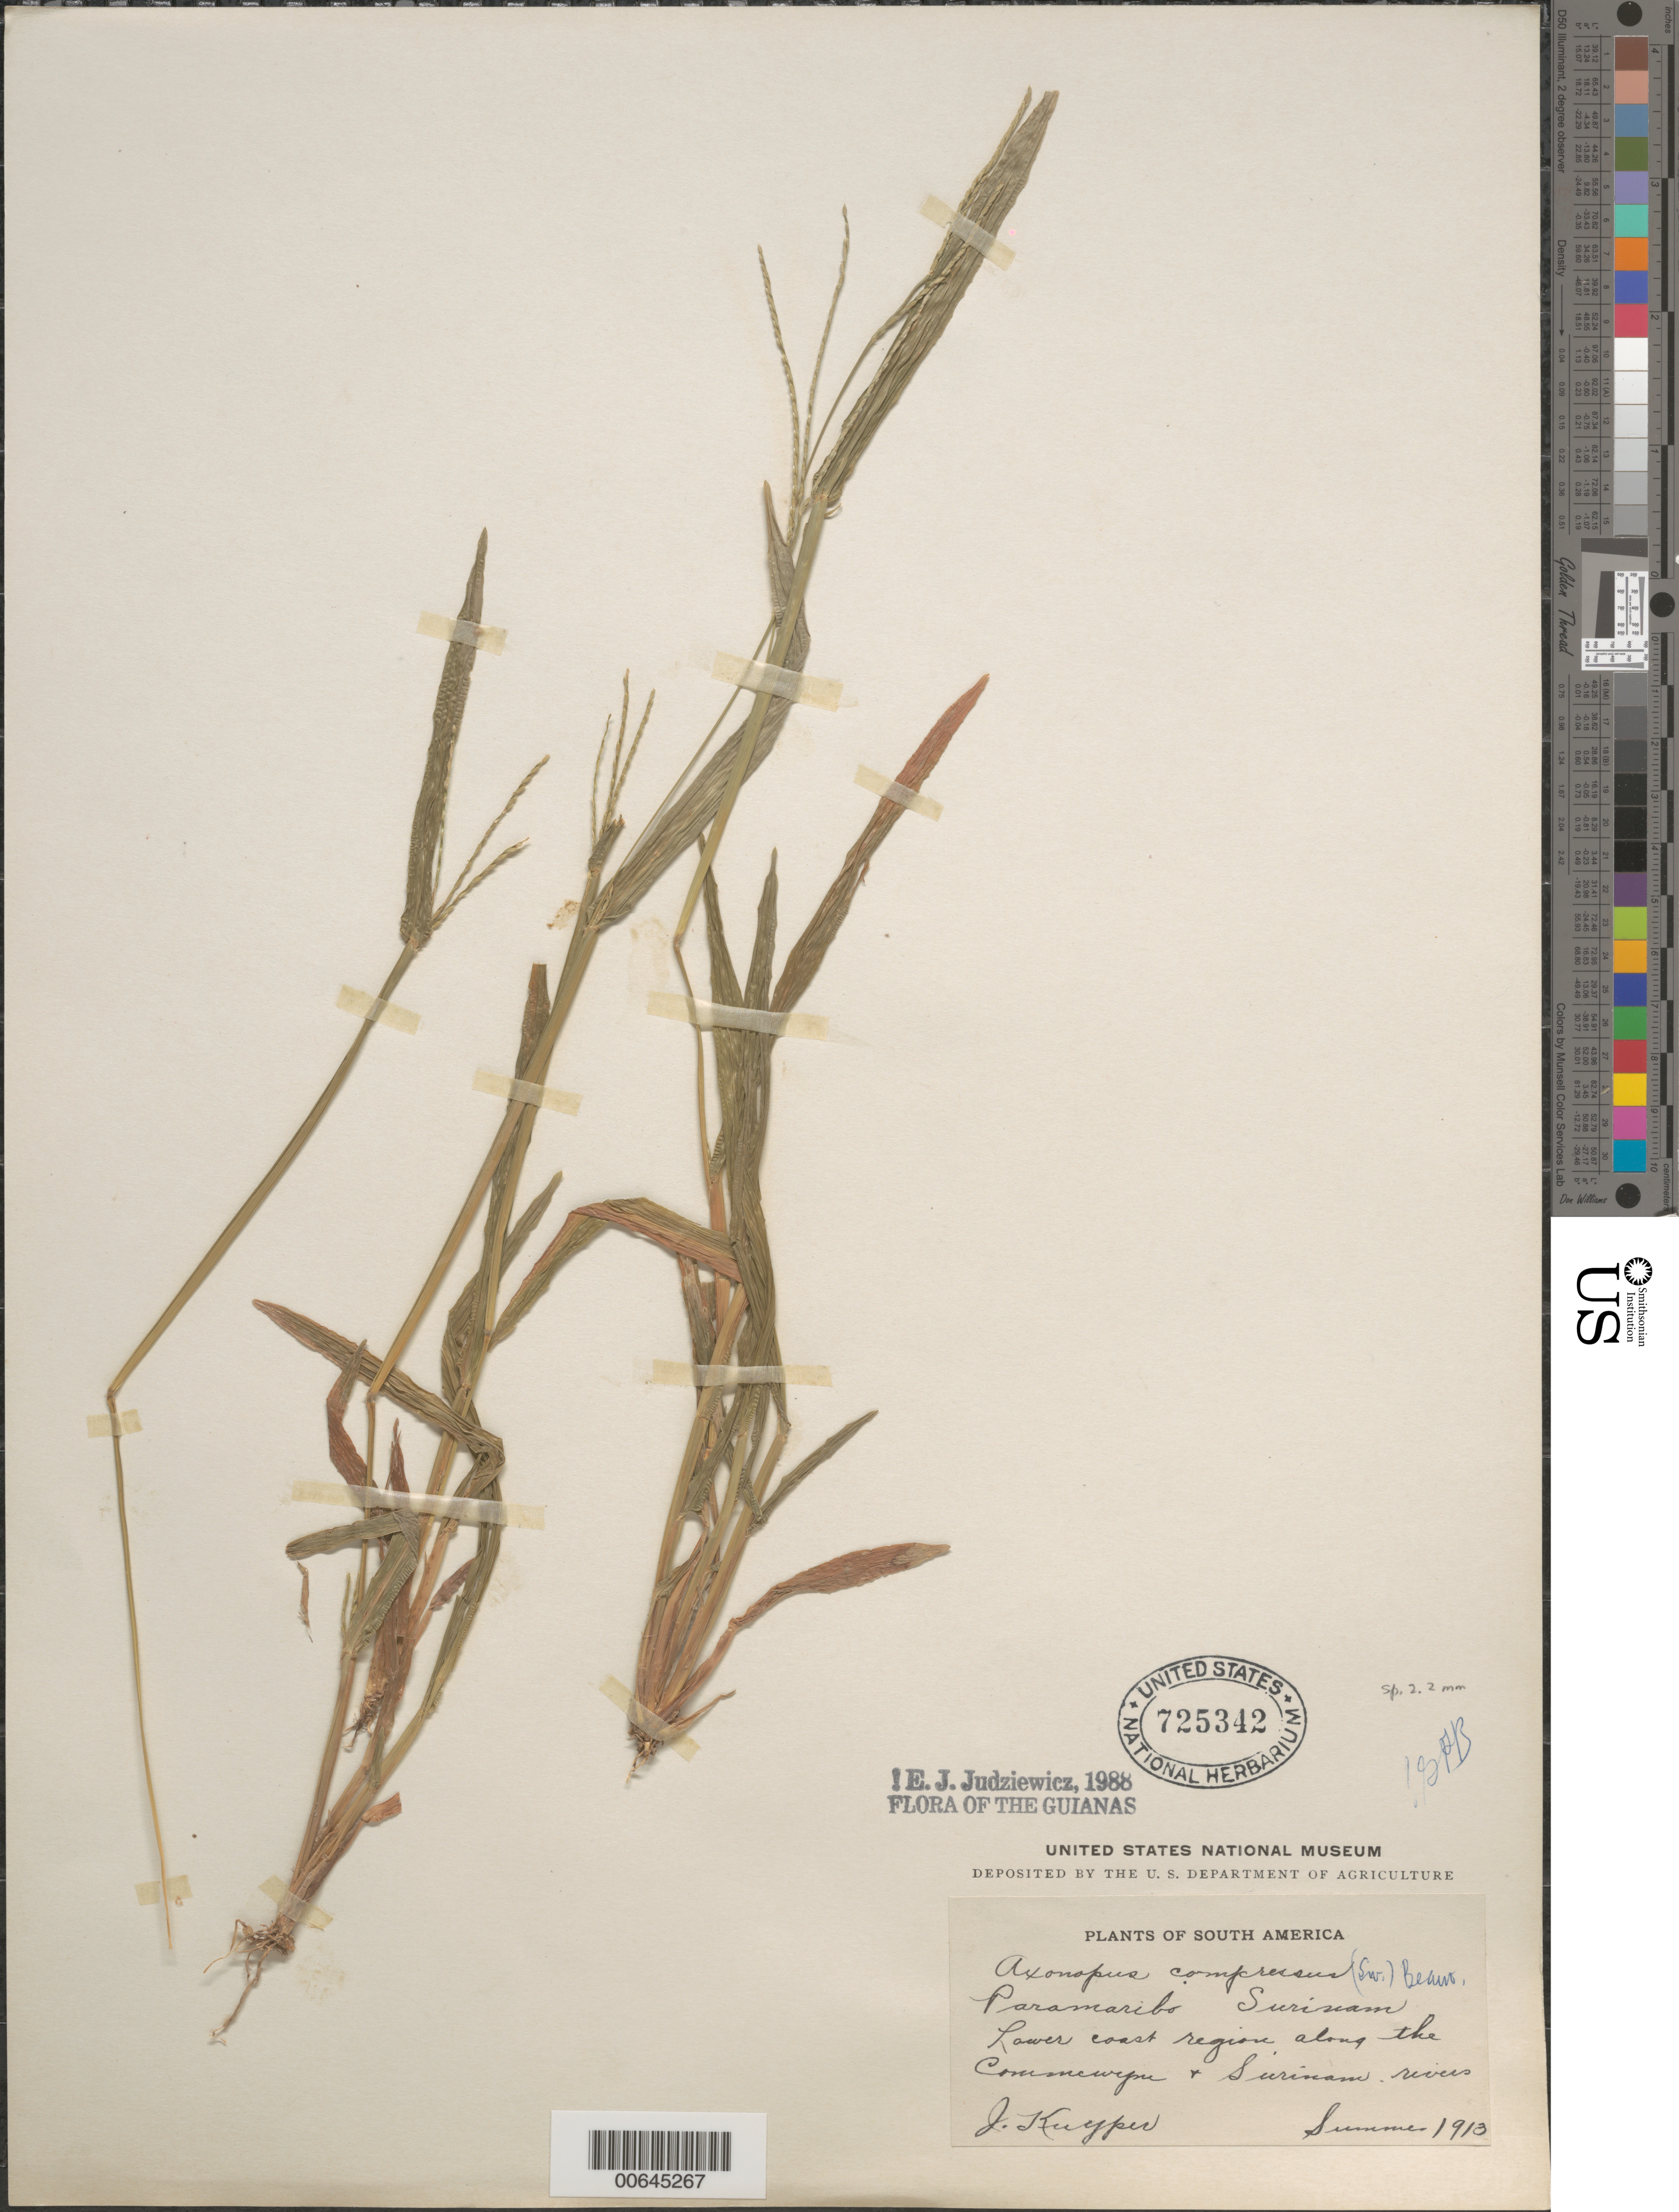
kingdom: Plantae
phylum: Tracheophyta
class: Liliopsida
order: Poales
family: Poaceae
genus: Axonopus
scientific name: Axonopus compressus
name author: (Sw.) P. Beauv.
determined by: Judziewicz, E. J.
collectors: J. Kuyper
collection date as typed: Summer 1913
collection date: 1913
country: Suriname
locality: Paramaribo, lower coast region along the Commewyne and Surinam Rivers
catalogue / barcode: US 725342